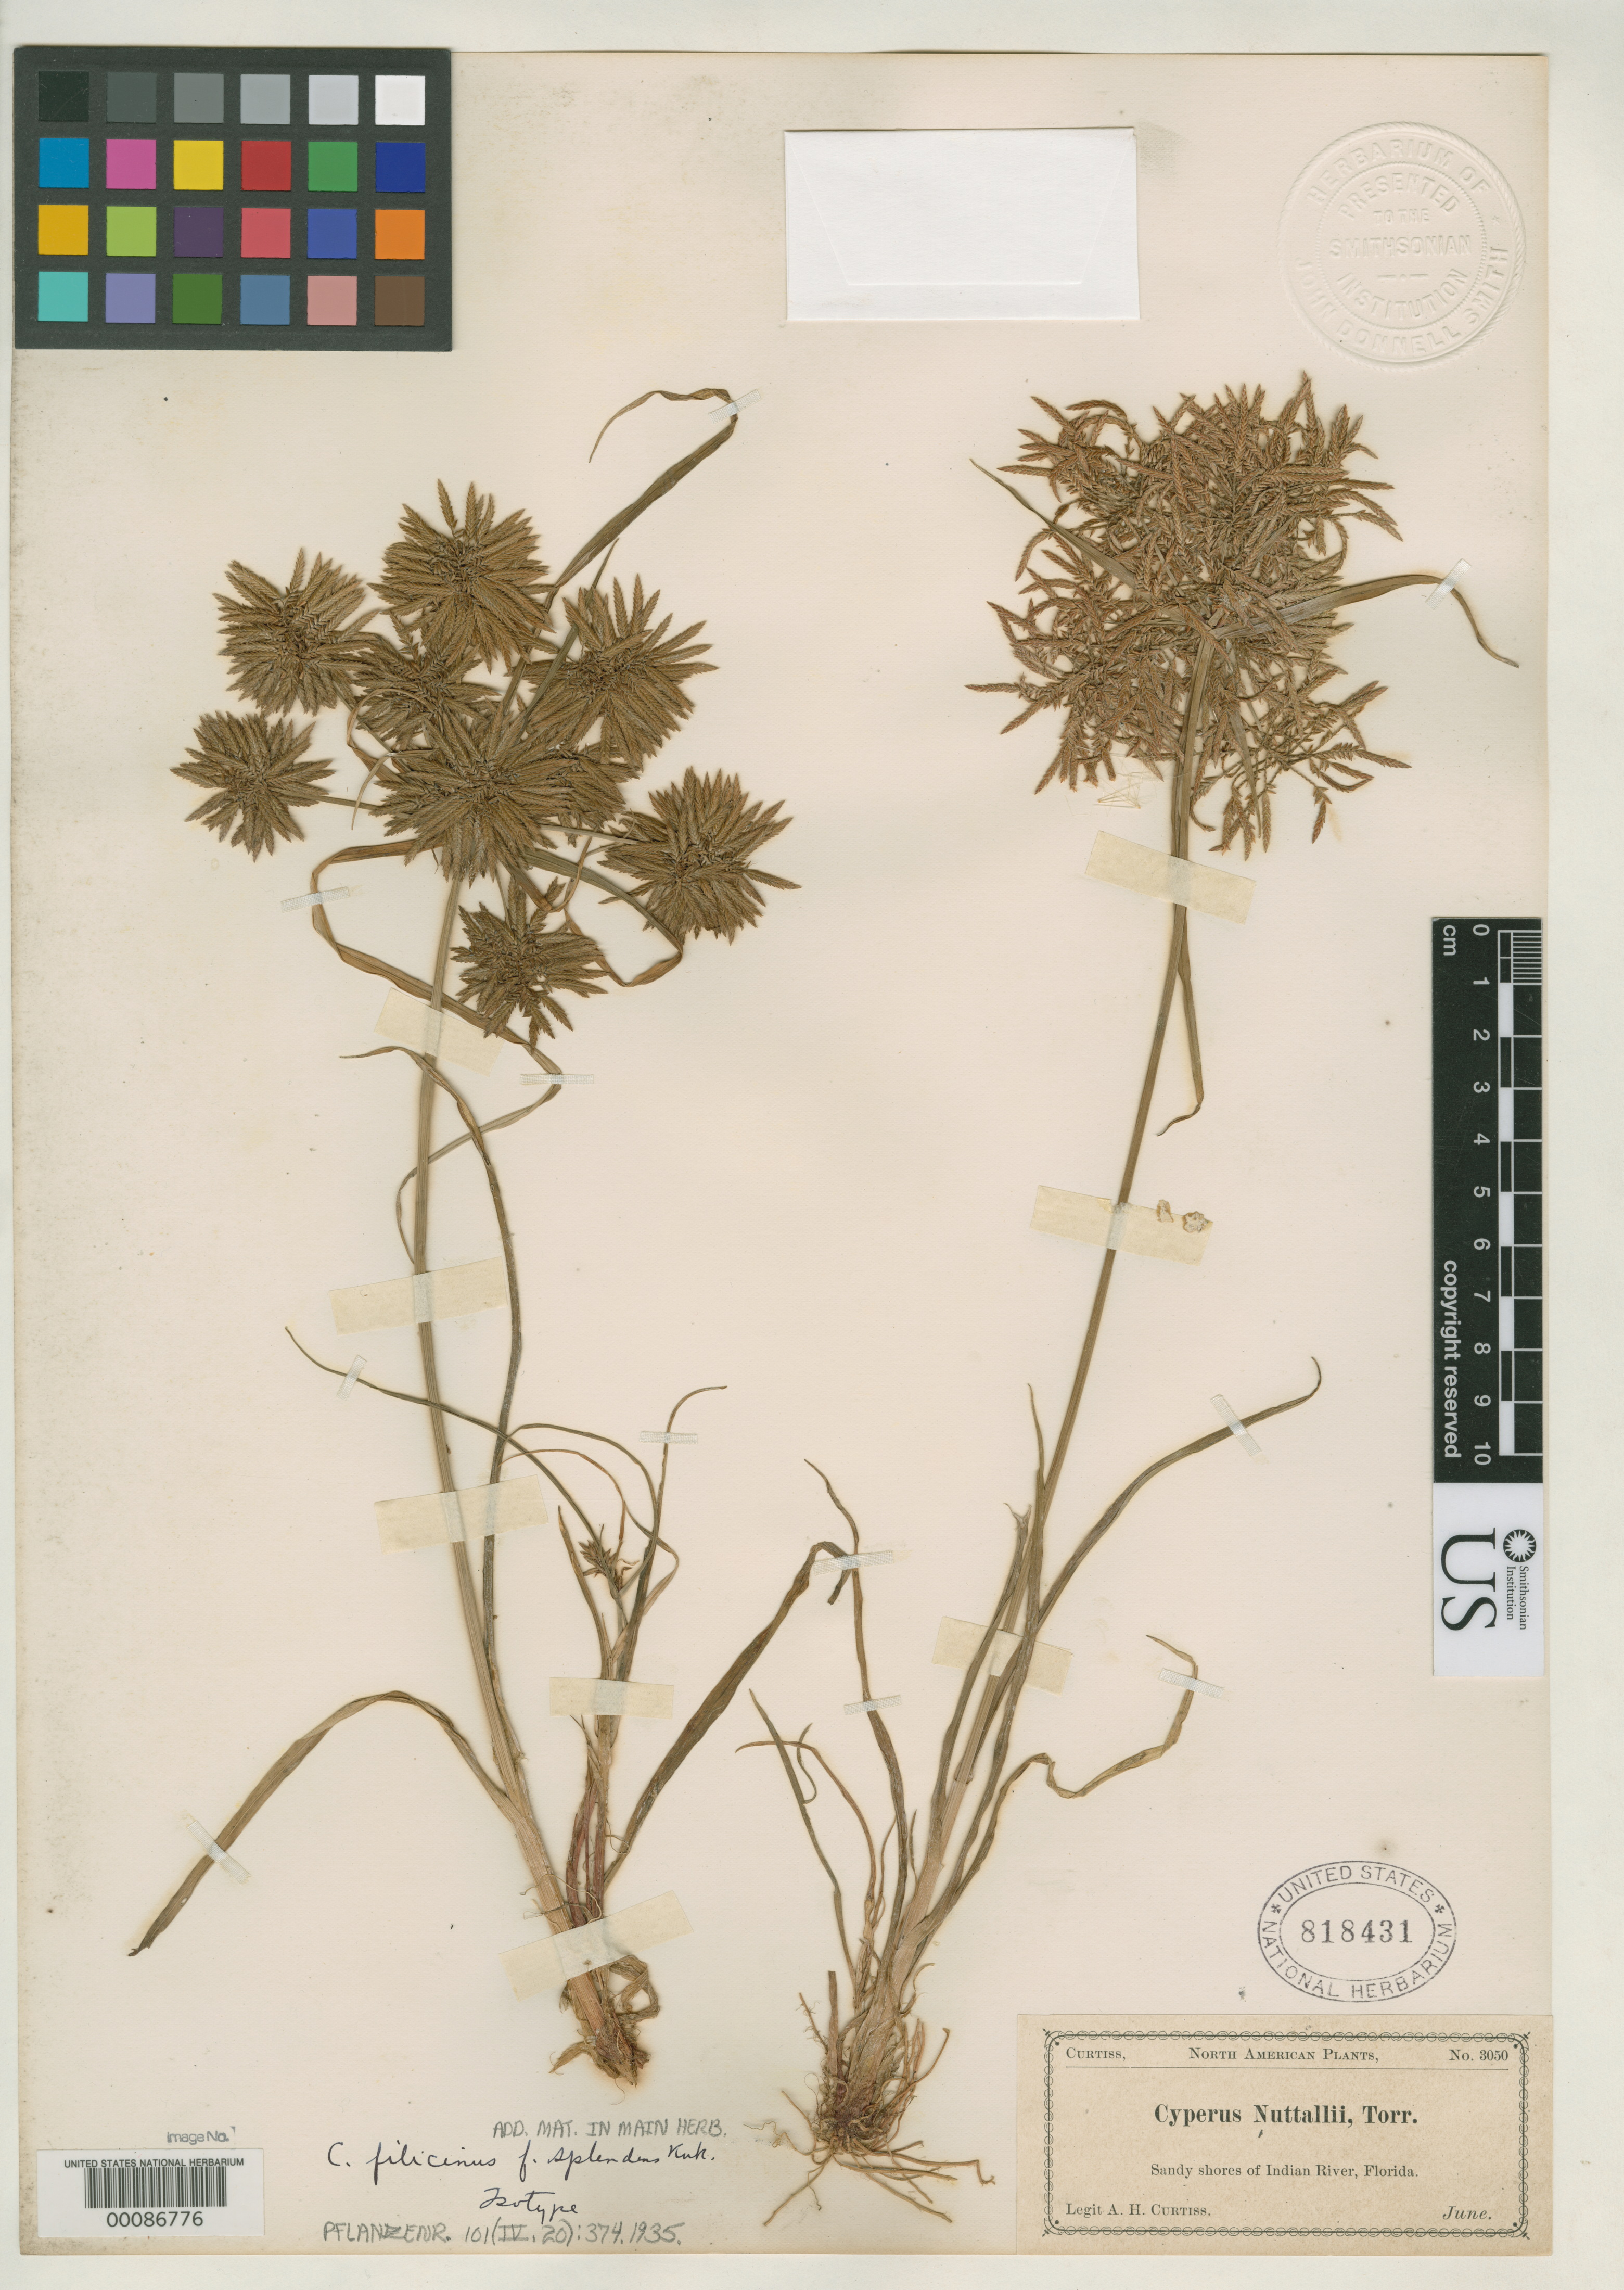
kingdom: Plantae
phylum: Tracheophyta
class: Liliopsida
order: Poales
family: Cyperaceae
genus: Cyperus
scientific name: Cyperus filicinus f. splendens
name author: Kük. in Engl.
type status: Isotype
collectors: A. H. Curtiss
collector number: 3050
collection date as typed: Jun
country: United States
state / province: Florida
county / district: Indian River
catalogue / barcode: US 818431